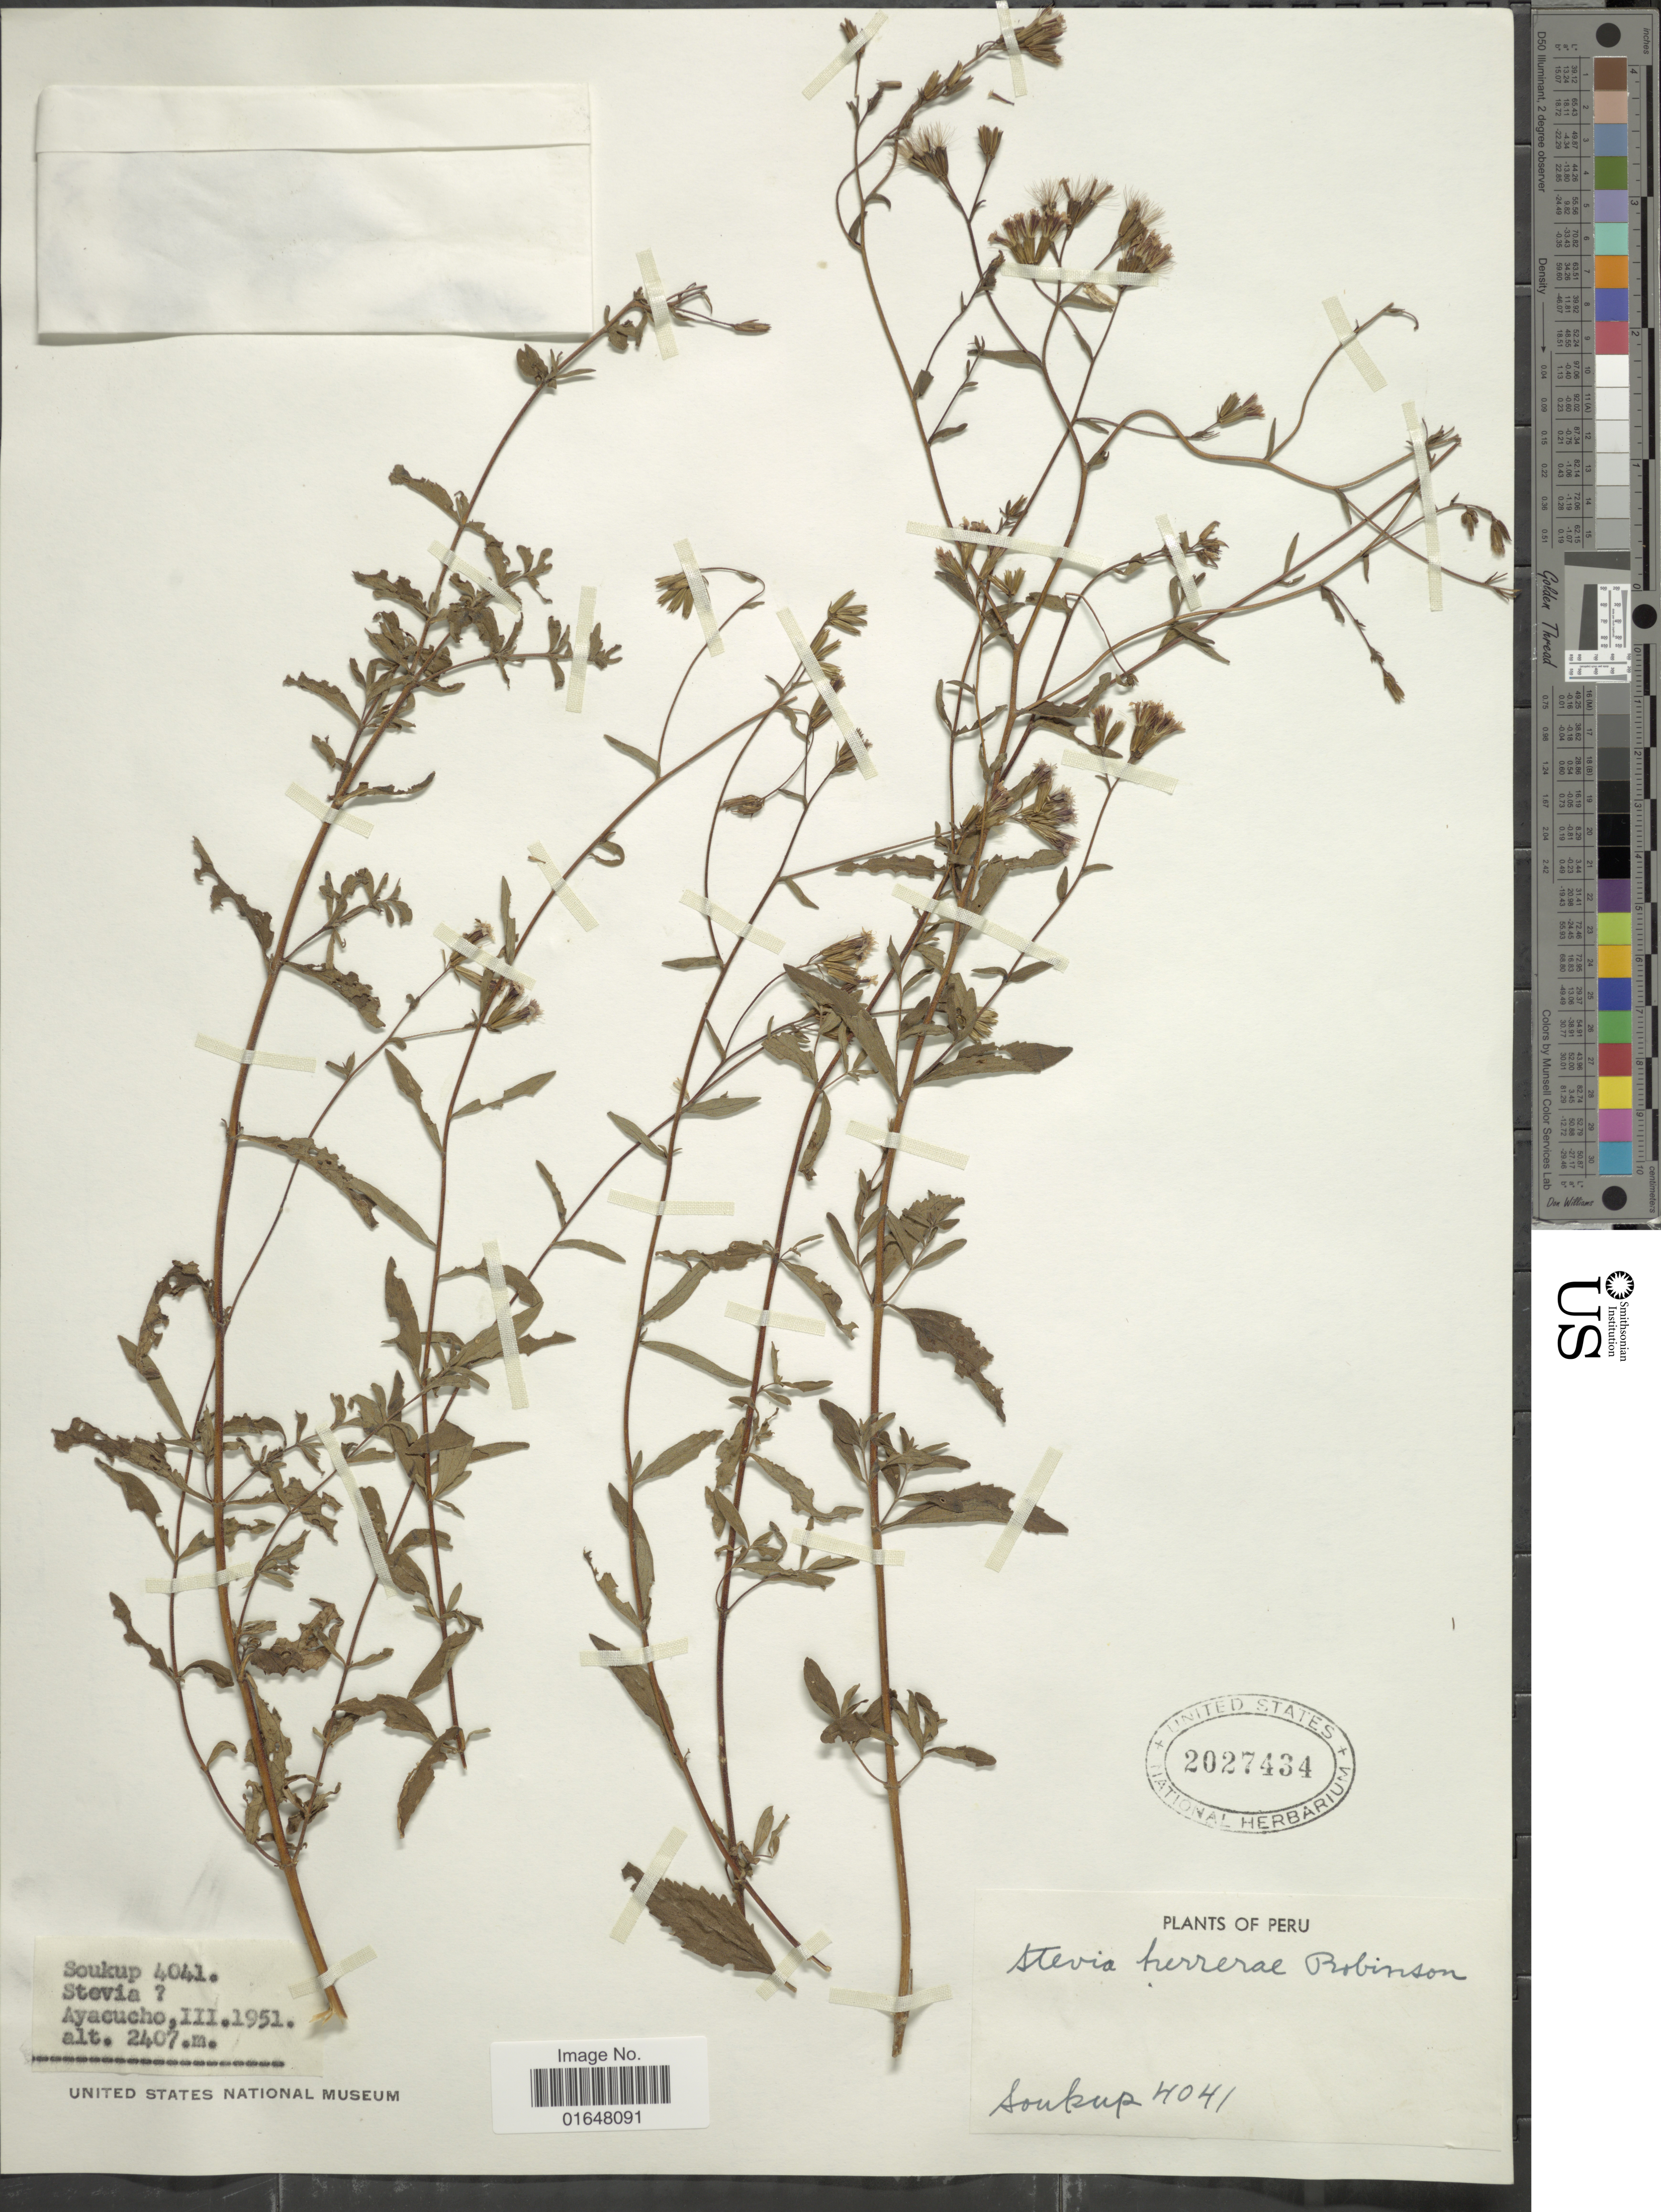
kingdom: Plantae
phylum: Tracheophyta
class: Magnoliopsida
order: Asterales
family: Asteraceae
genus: Stevia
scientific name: Stevia herrerae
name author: B.L. Rob.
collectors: -- Soukup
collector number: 4041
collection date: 1951-03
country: Peru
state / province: Ayacucho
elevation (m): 2407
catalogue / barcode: US 2027434